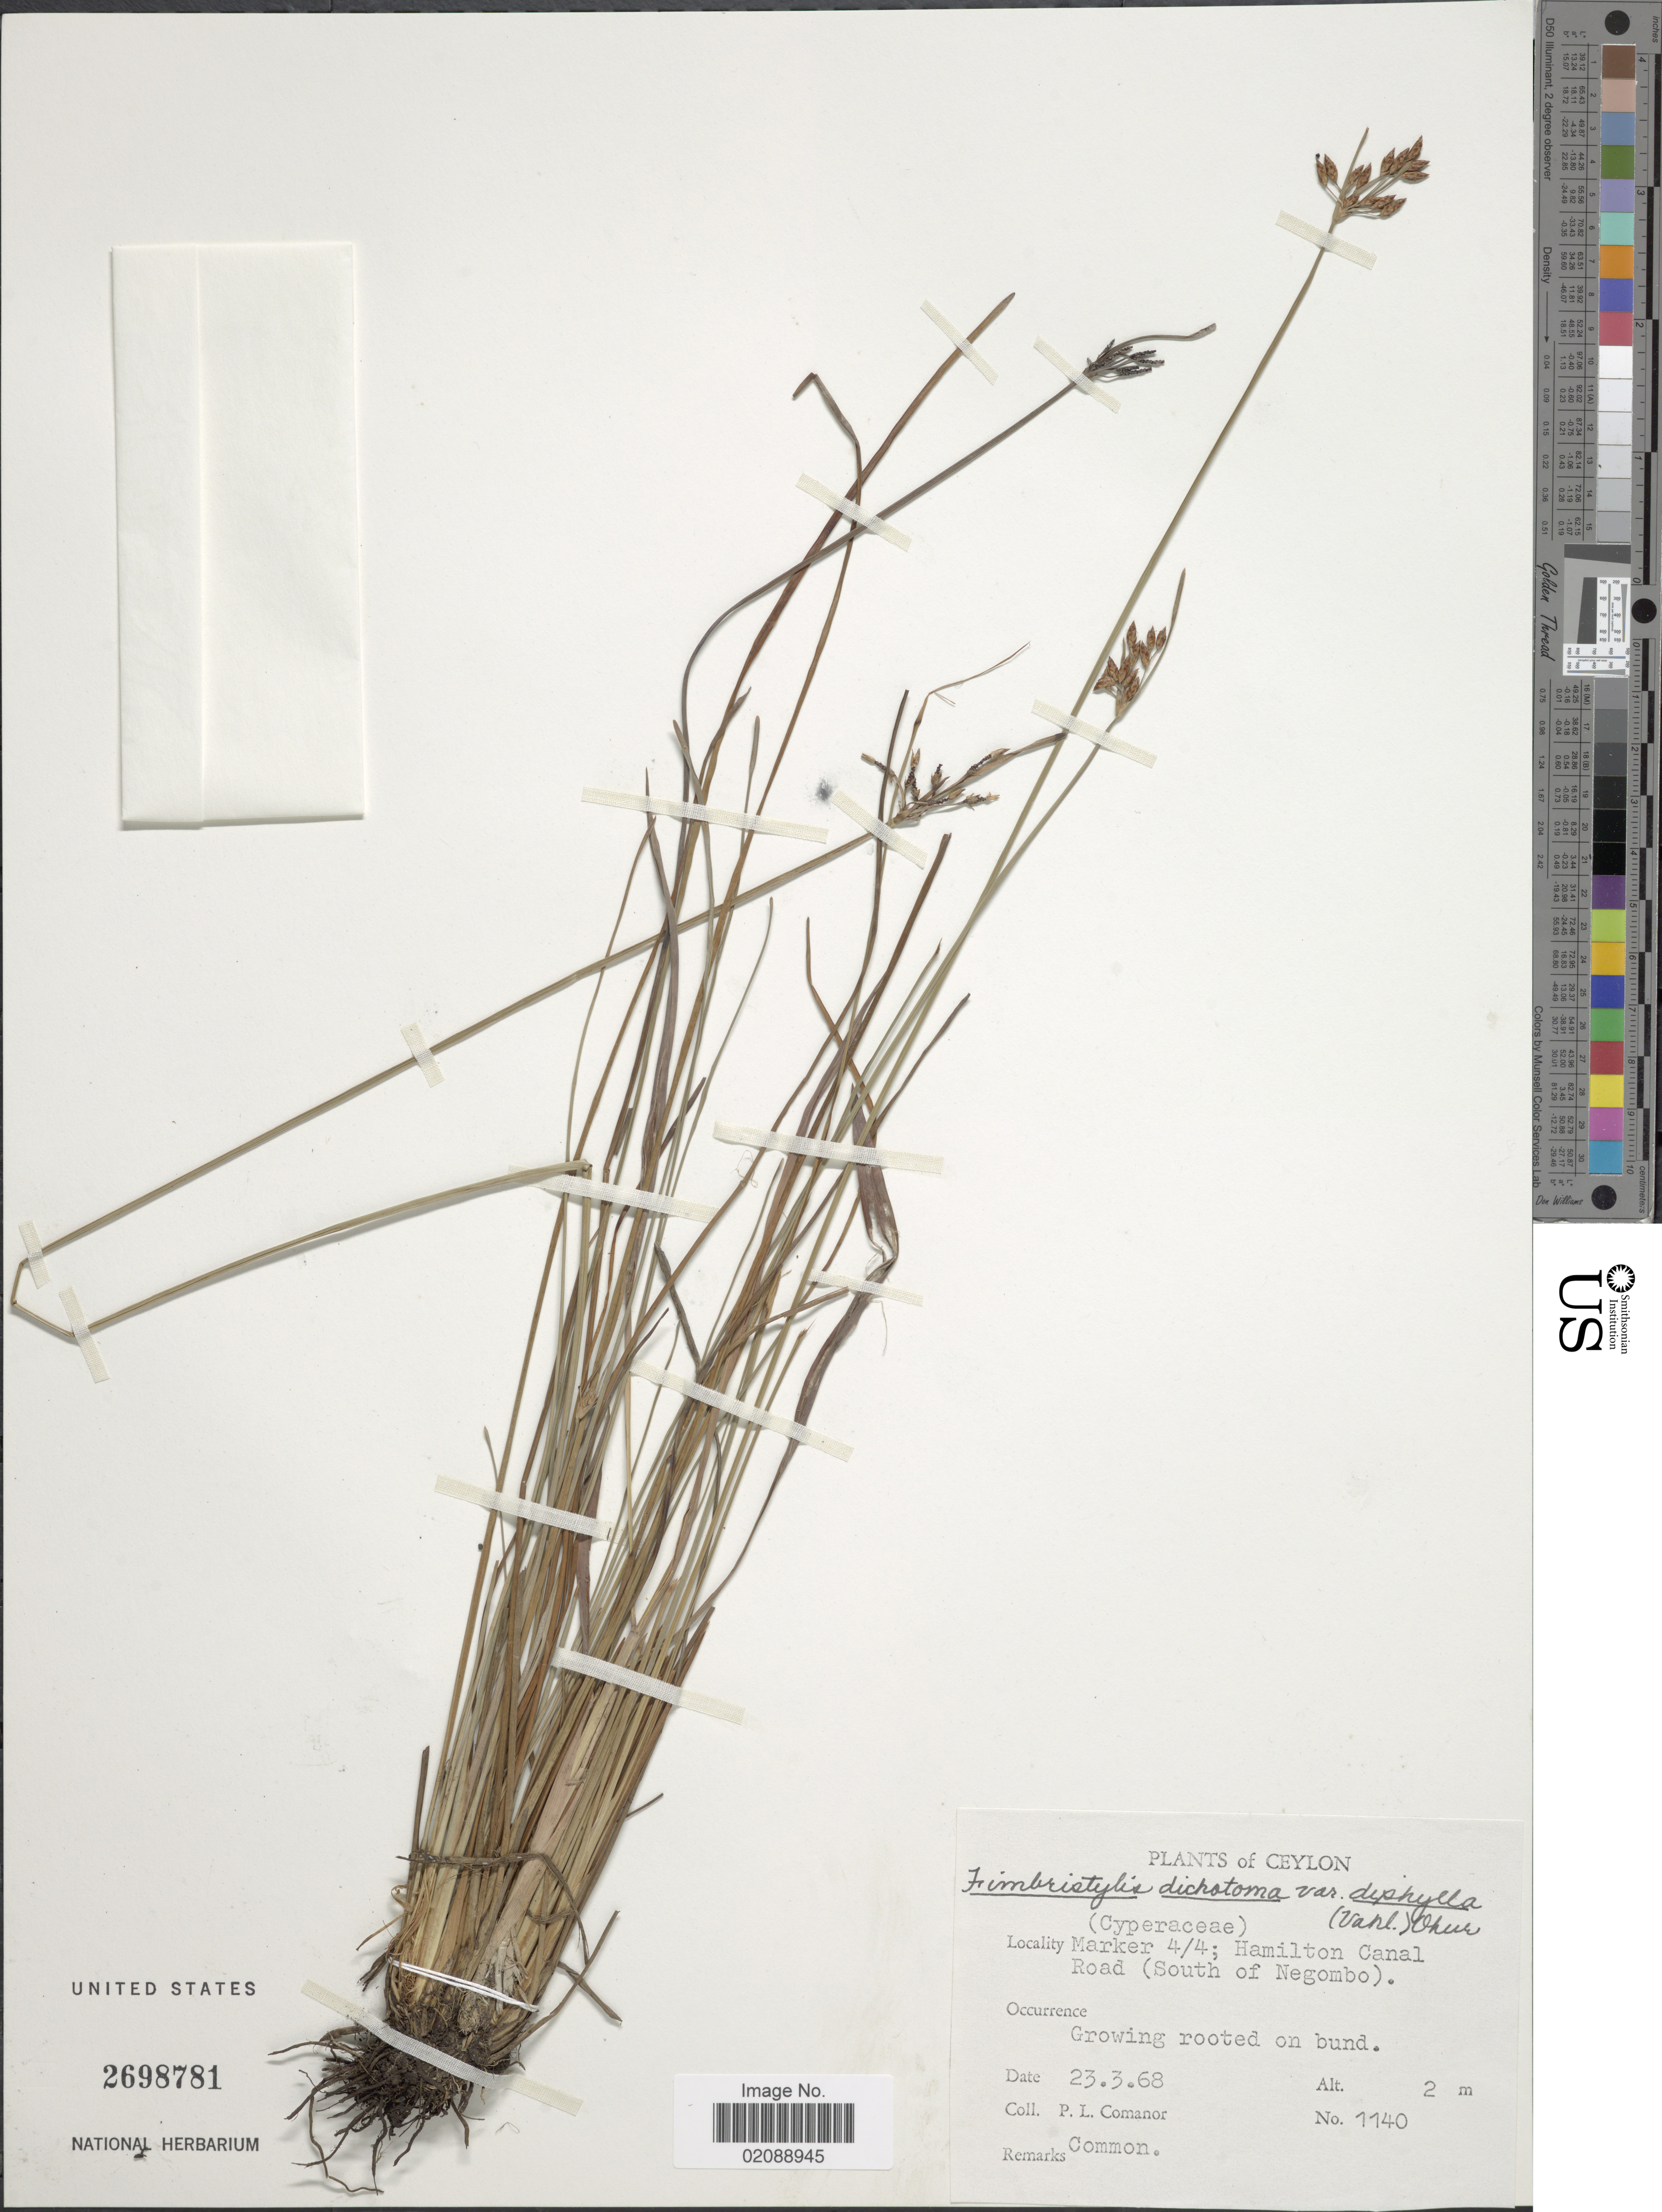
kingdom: Plantae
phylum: Tracheophyta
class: Liliopsida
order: Poales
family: Cyperaceae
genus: Fimbristylis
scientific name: Fimbristylis dichotoma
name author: (L.) Vahl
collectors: P. Comanor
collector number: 1140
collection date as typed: Transcribed d/m/y: 23/3/68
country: Sri Lanka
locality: Ceylon, Marker 4/4; Hamilton Canal Road (South of Negombo).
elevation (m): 2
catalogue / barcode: US 2698781